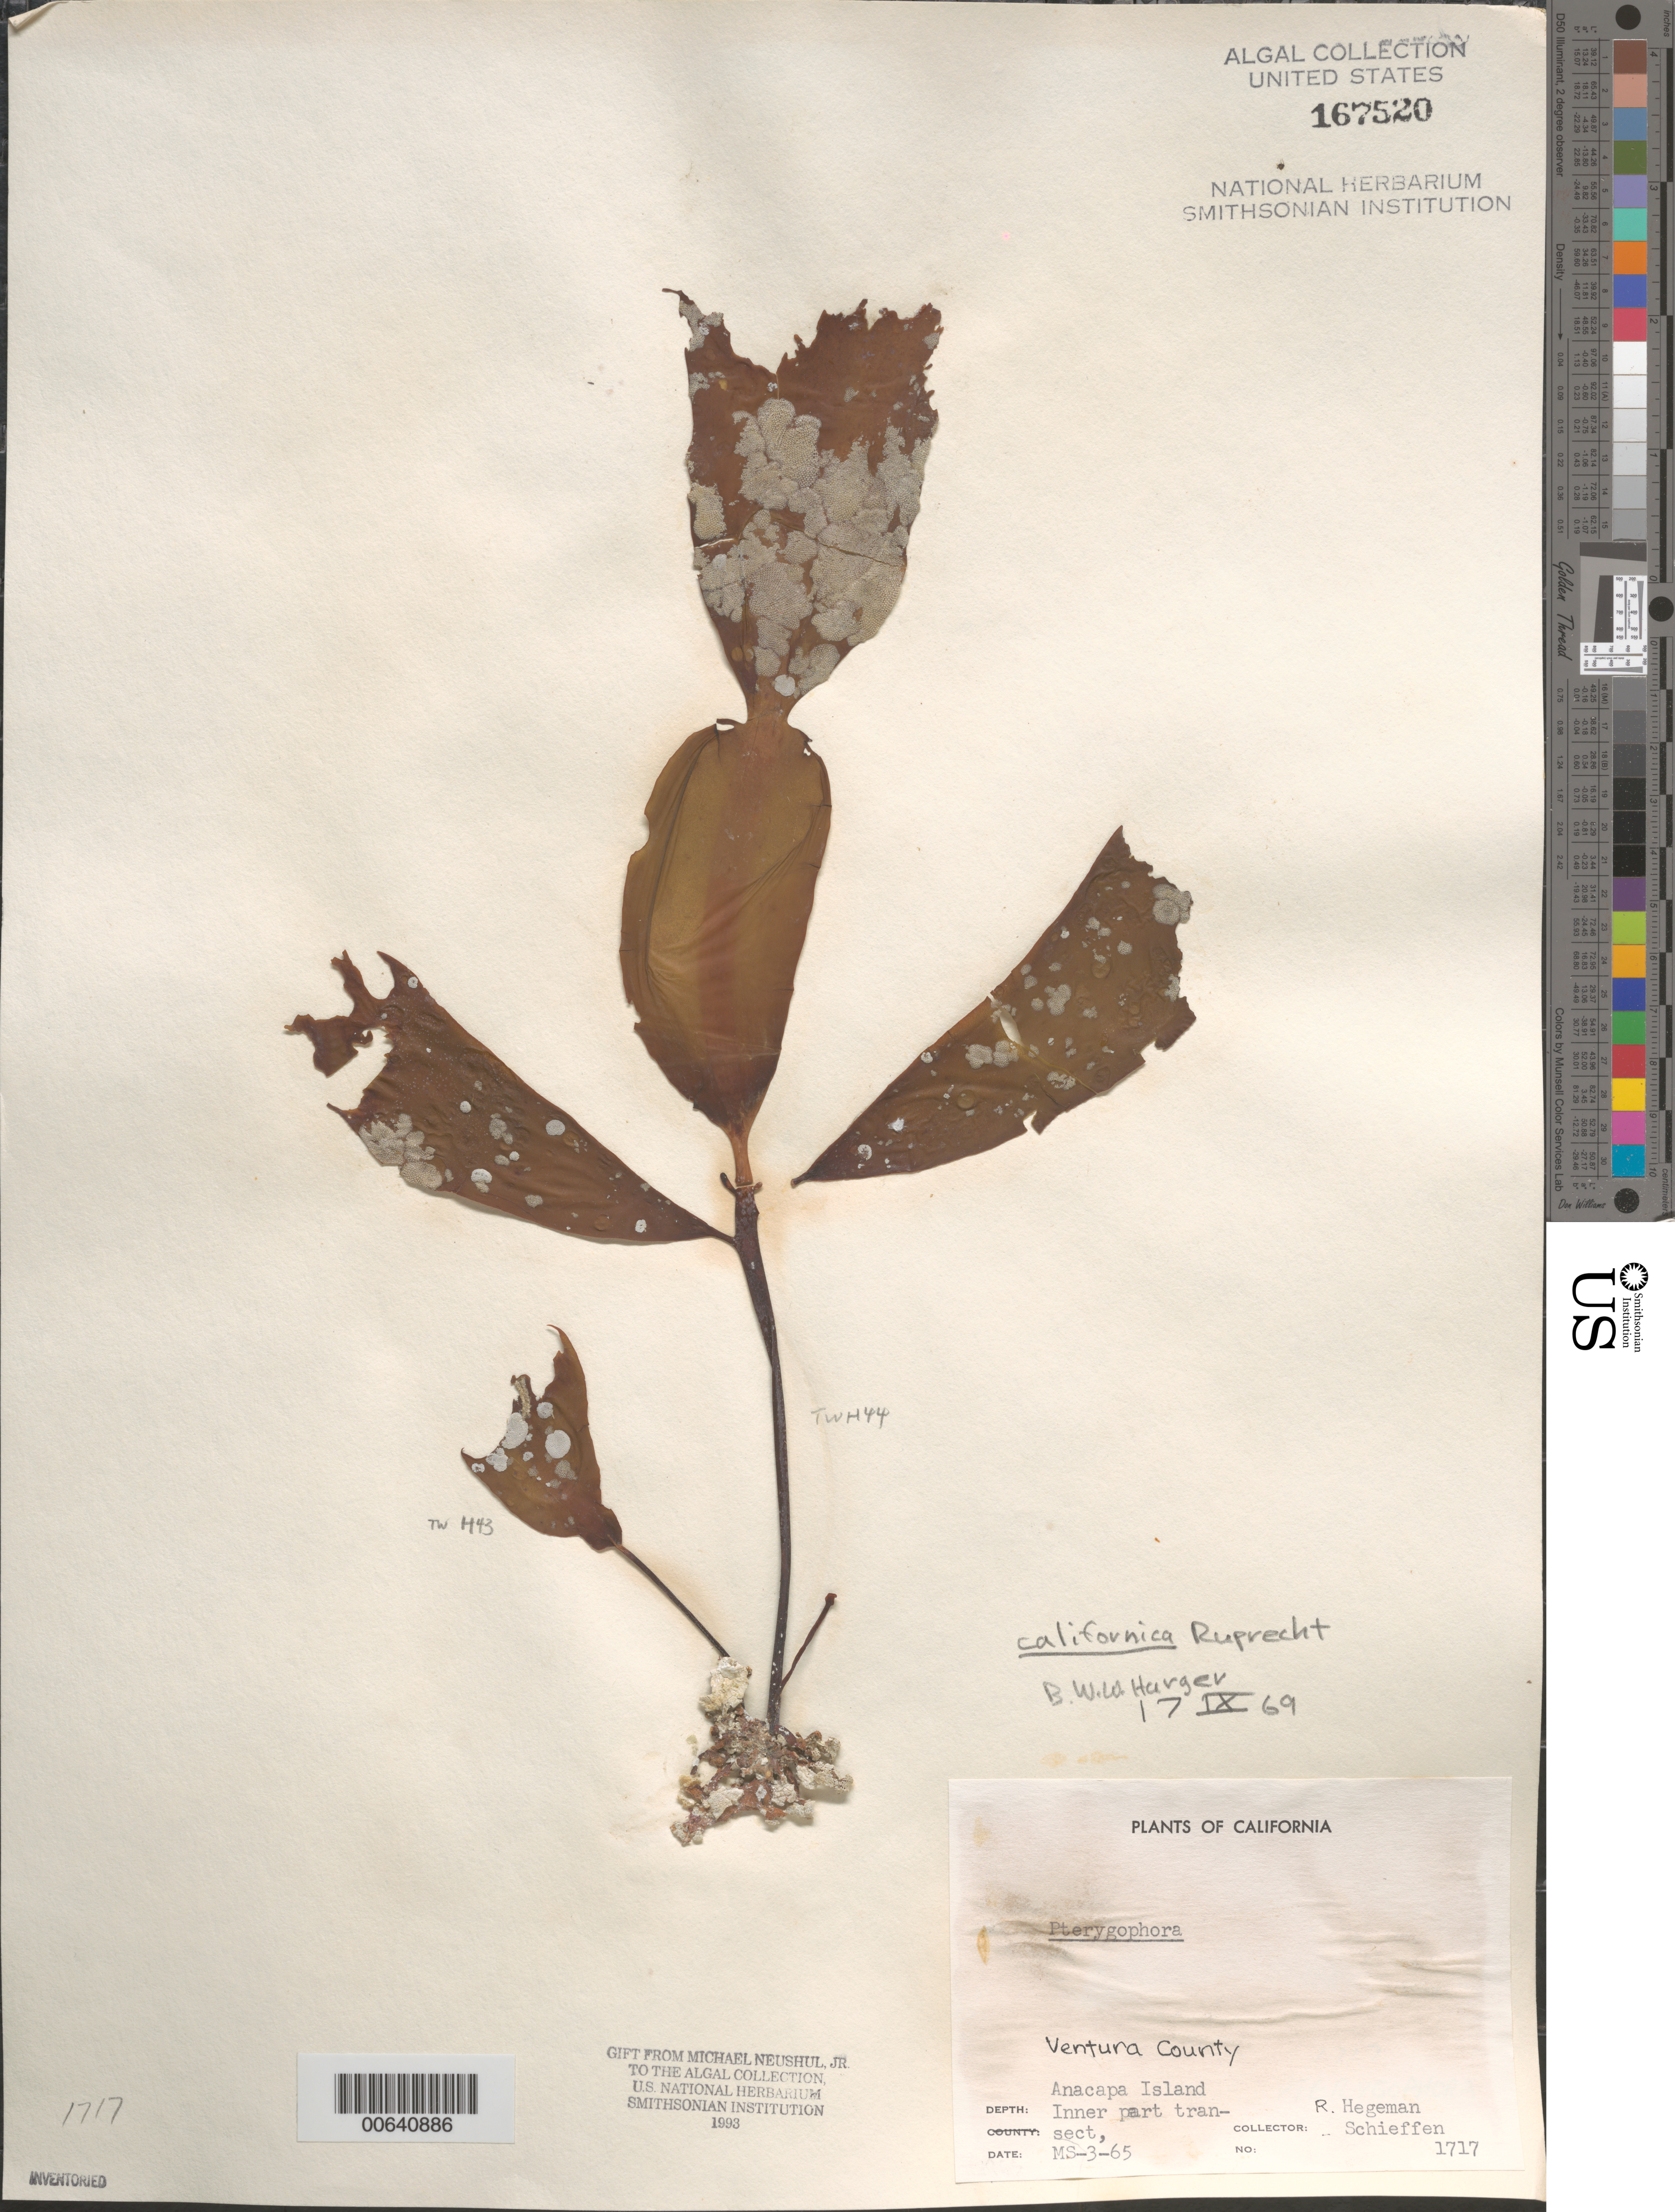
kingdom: Chromista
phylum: Ochrophyta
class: Phaeophyceae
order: Laminariales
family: Alariaceae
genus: Pterygophora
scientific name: Pterygophora californica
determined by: Harger, B. W. W.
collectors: R. Hegeman & -. Schieffen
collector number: Neushul 1717 & MS-3-65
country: United States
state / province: California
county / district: Ventura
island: Anacapa Island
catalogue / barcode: US 167520